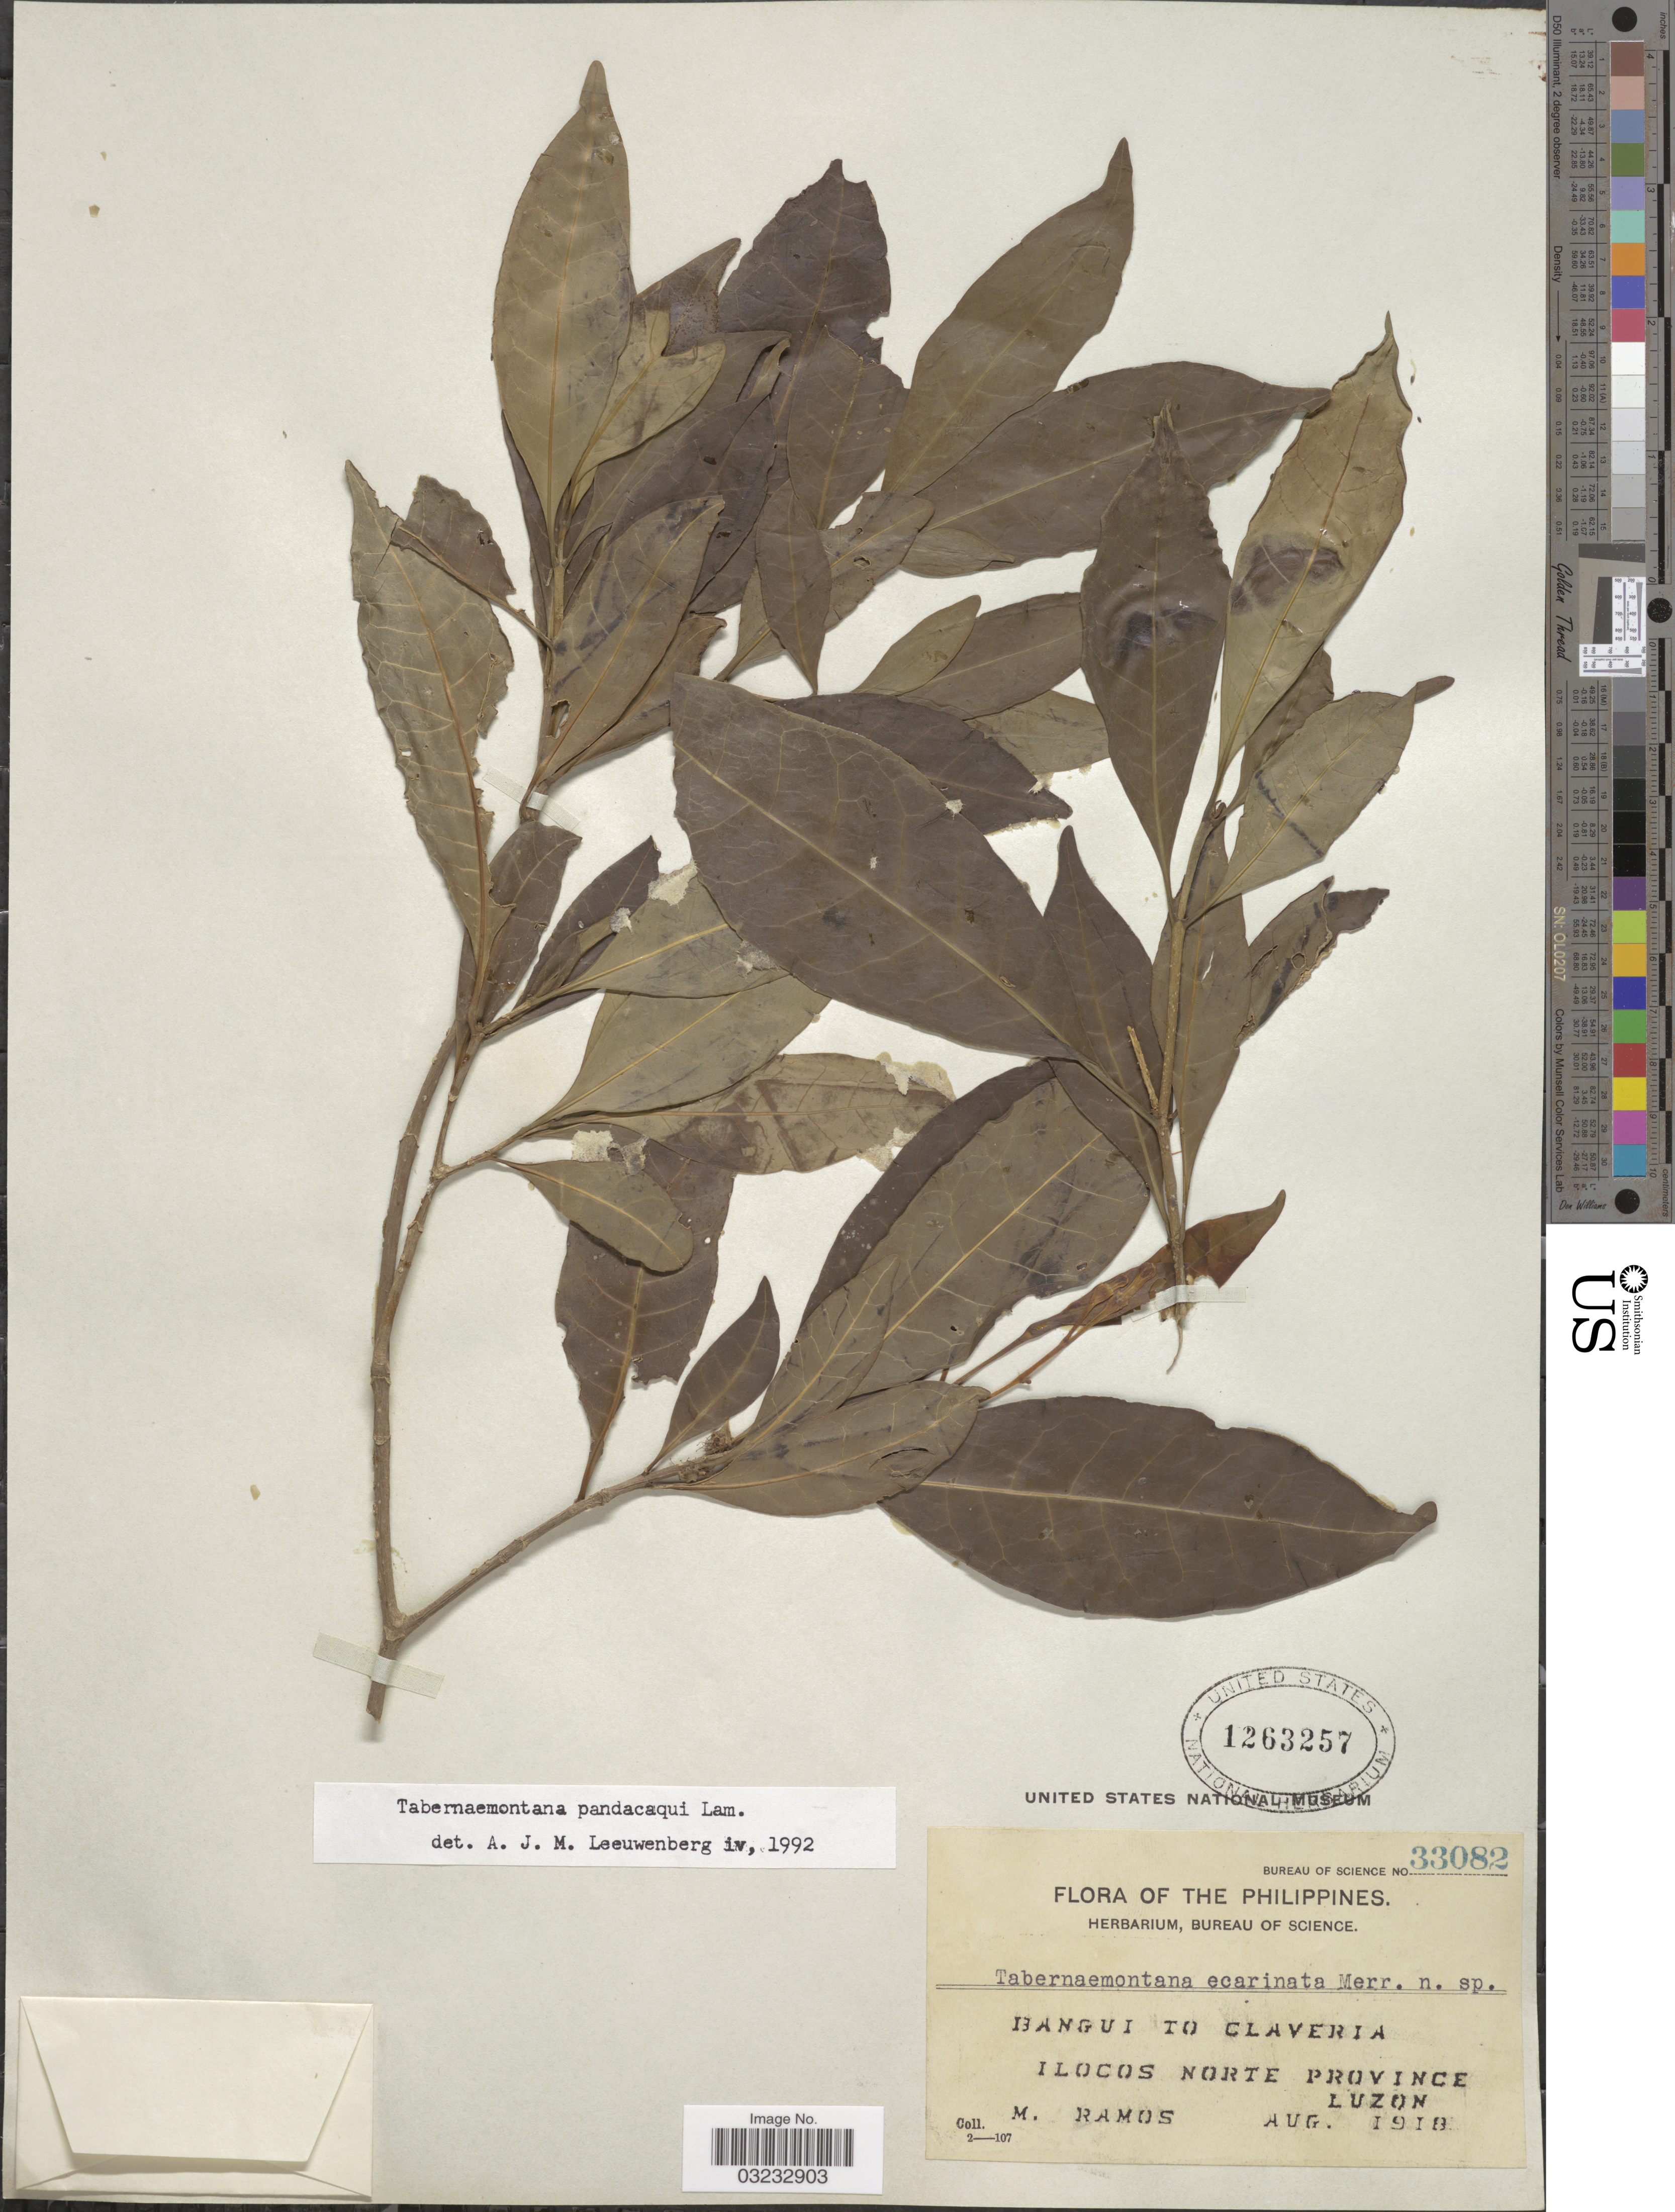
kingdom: Plantae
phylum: Tracheophyta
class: Magnoliopsida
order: Gentianales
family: Apocynaceae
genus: Tabernaemontana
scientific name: Tabernaemontana pandacaqui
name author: Poir.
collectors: M. Ramos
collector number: Bureau of Science 33082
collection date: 1918-08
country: Philippines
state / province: Ilocos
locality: Bangui to Claveria, Ilocos Norte Province, Luzon.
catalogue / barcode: US 1263257